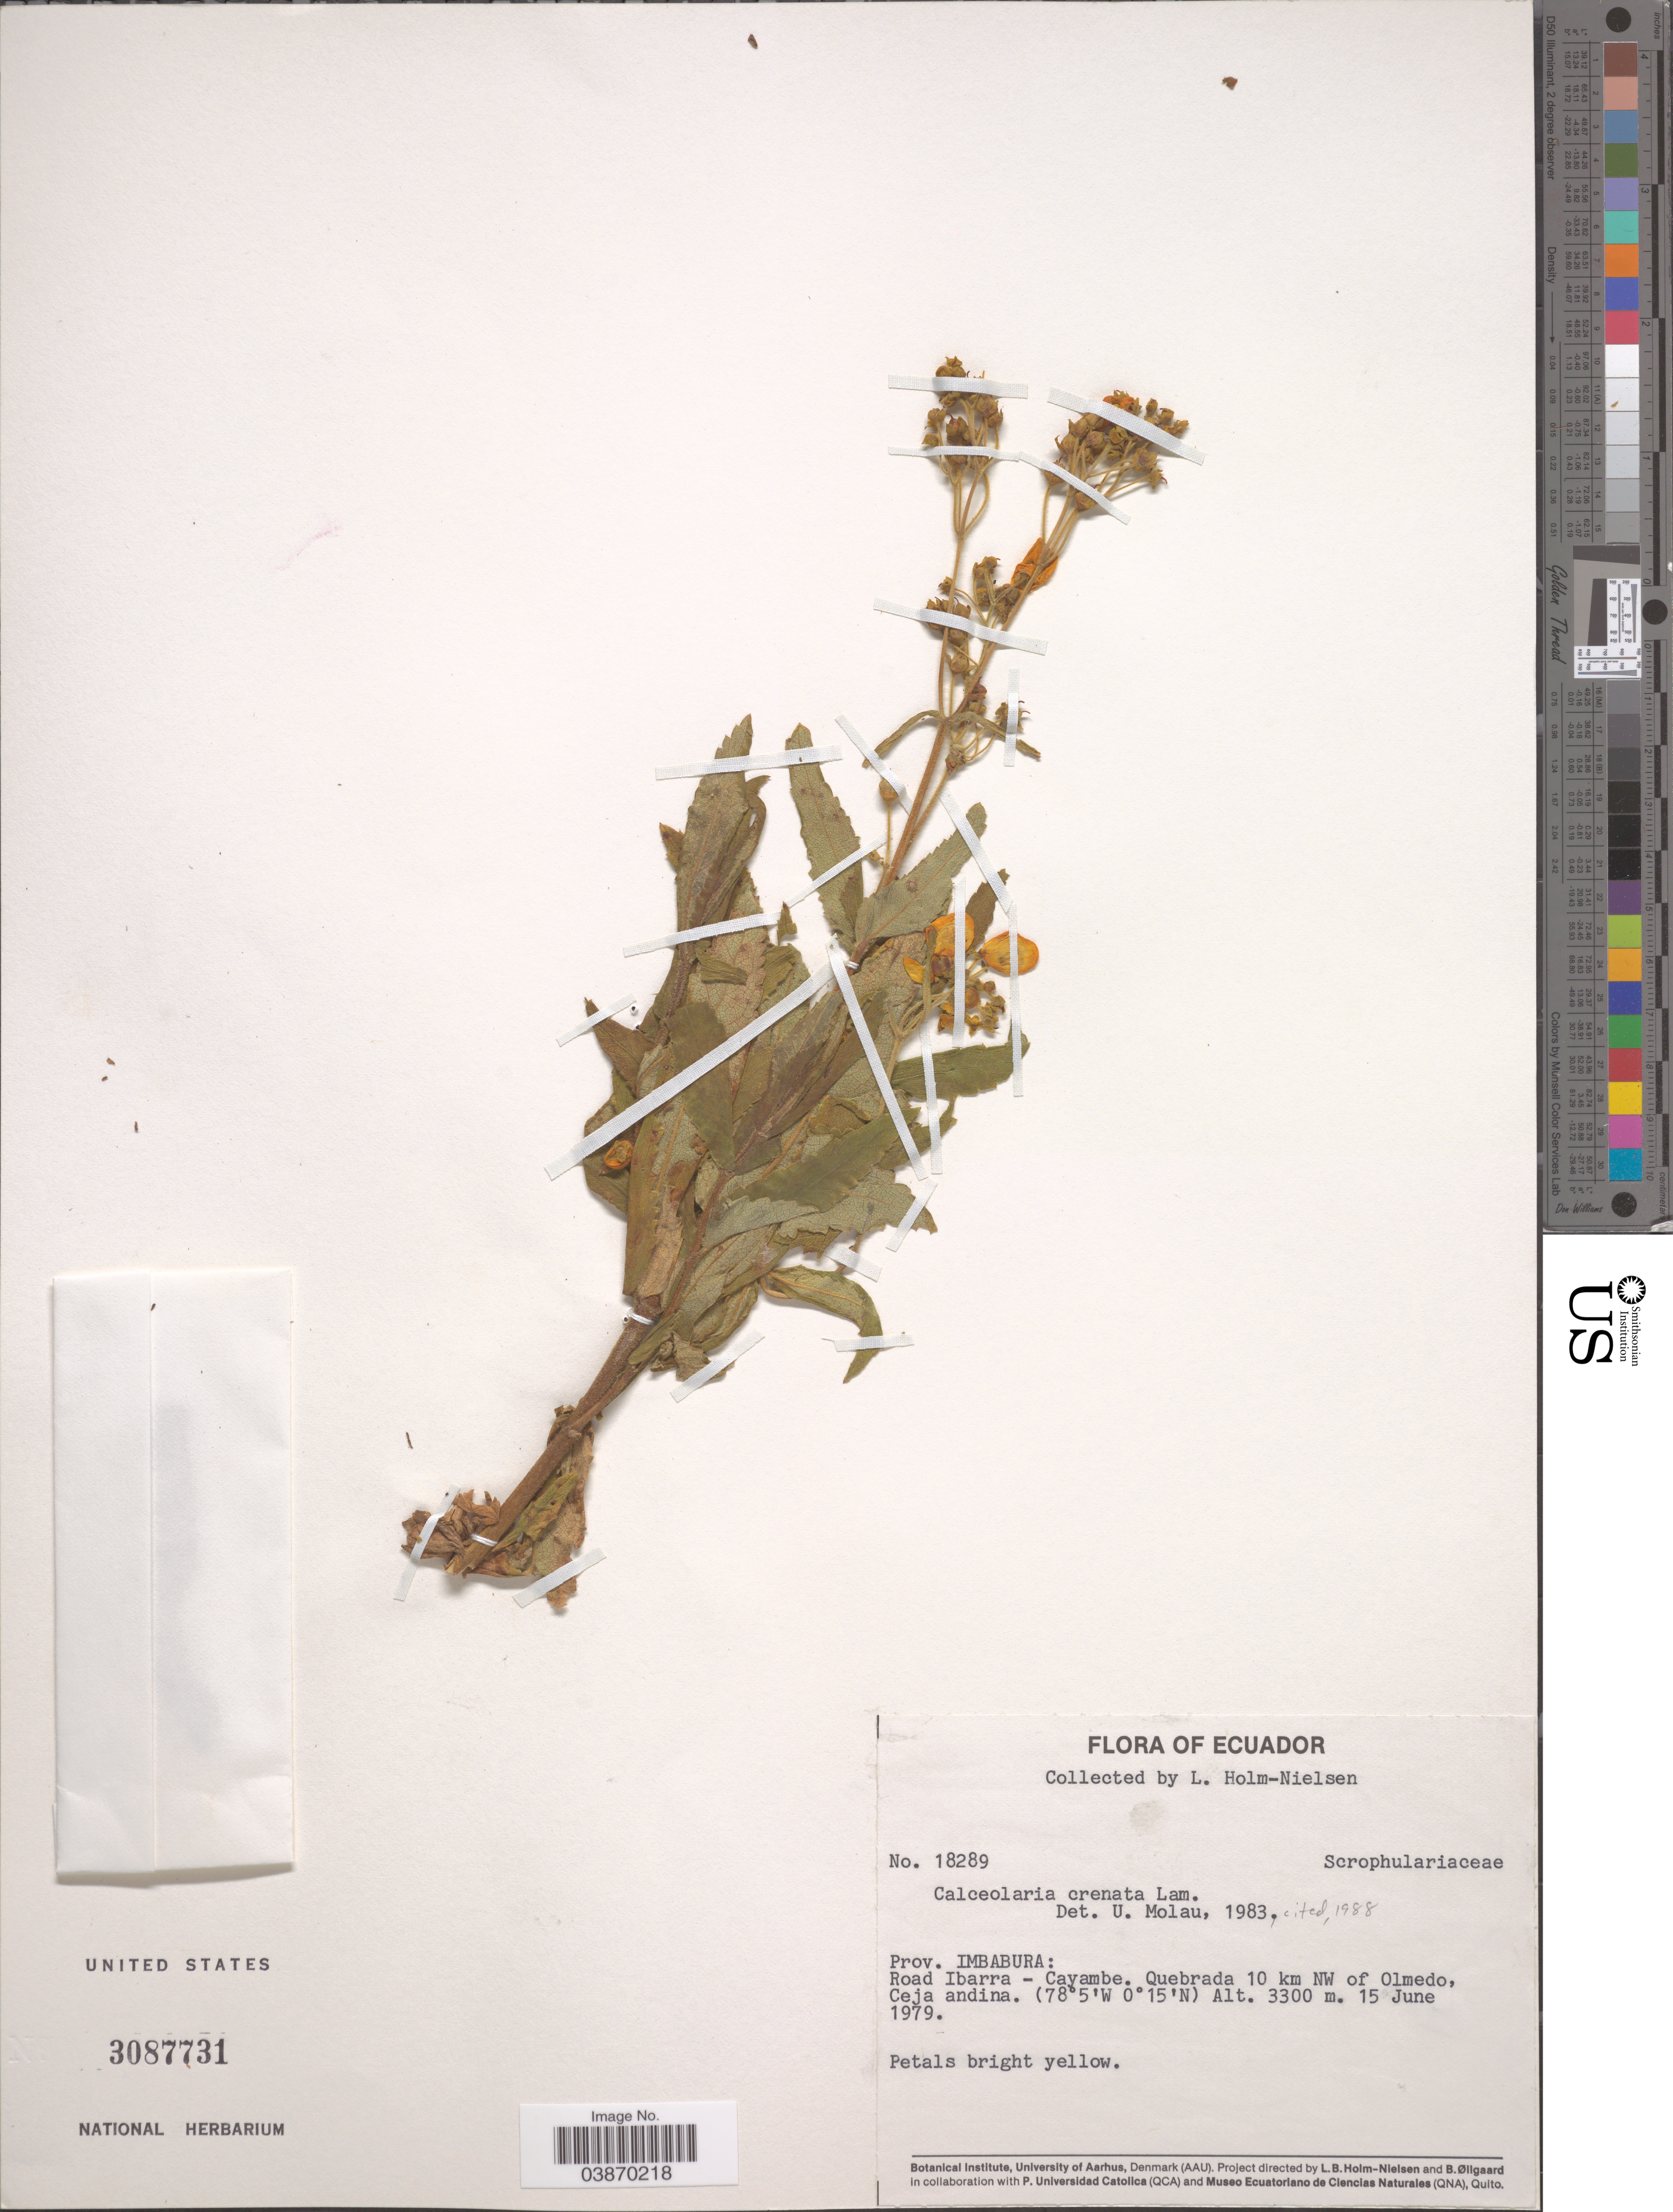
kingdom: Plantae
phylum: Tracheophyta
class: Magnoliopsida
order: Lamiales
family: Calceolariaceae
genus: Calceolaria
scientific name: Calceolaria crenata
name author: Lam.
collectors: L. B. Holm-Nielsen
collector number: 18289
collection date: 1979-06-15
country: Ecuador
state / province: Imbabura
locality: Road Ibarra - Cayambe. Quebrada 10 km NW of Olmedo, Ceja andina.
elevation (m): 3300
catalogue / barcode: US 3087731